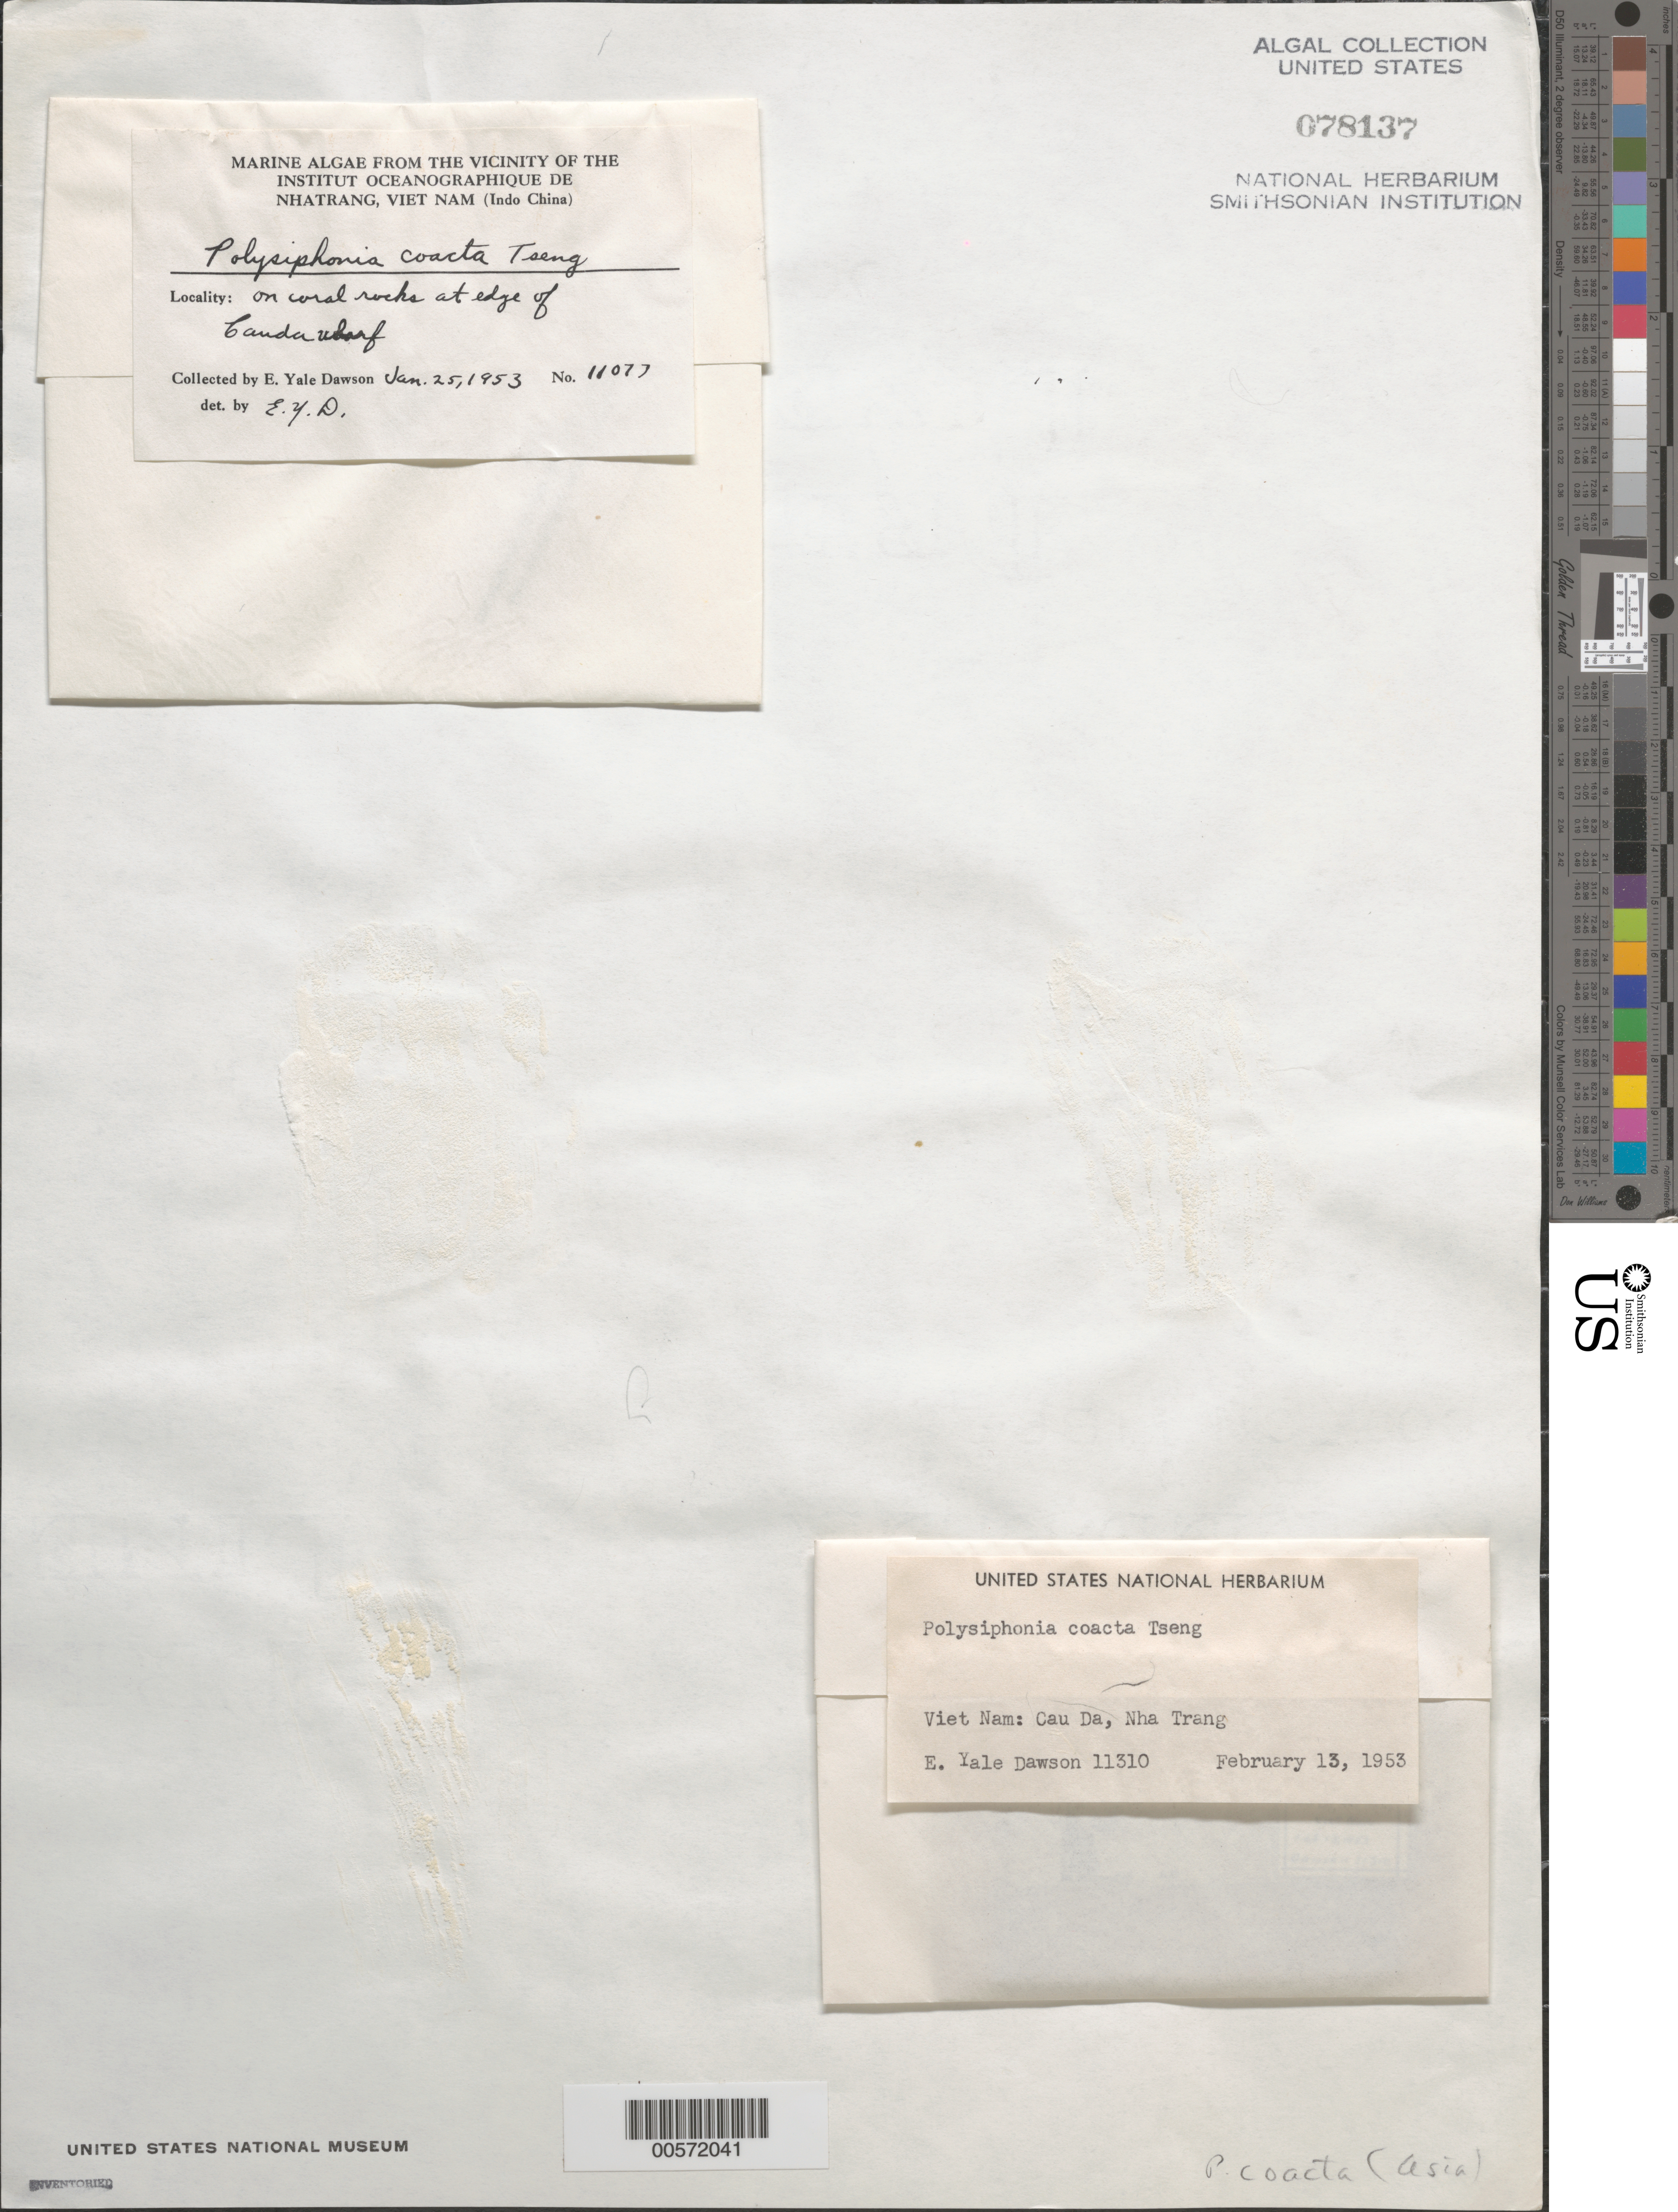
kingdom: Plantae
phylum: Rhodophyta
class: Florideophyceae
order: Ceramiales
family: Rhodomelaceae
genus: Polysiphonia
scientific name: Polysiphonia coacta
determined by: Dawson, E. Y.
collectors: E. Y. Dawson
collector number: EYD 11077 & EYD 11310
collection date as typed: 25 Jan 1953 AND 13 Feb 1953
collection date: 1953-01-25,1953-02-13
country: Vietnam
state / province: Phu Khanh Province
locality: Cau Da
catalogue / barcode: US 78137